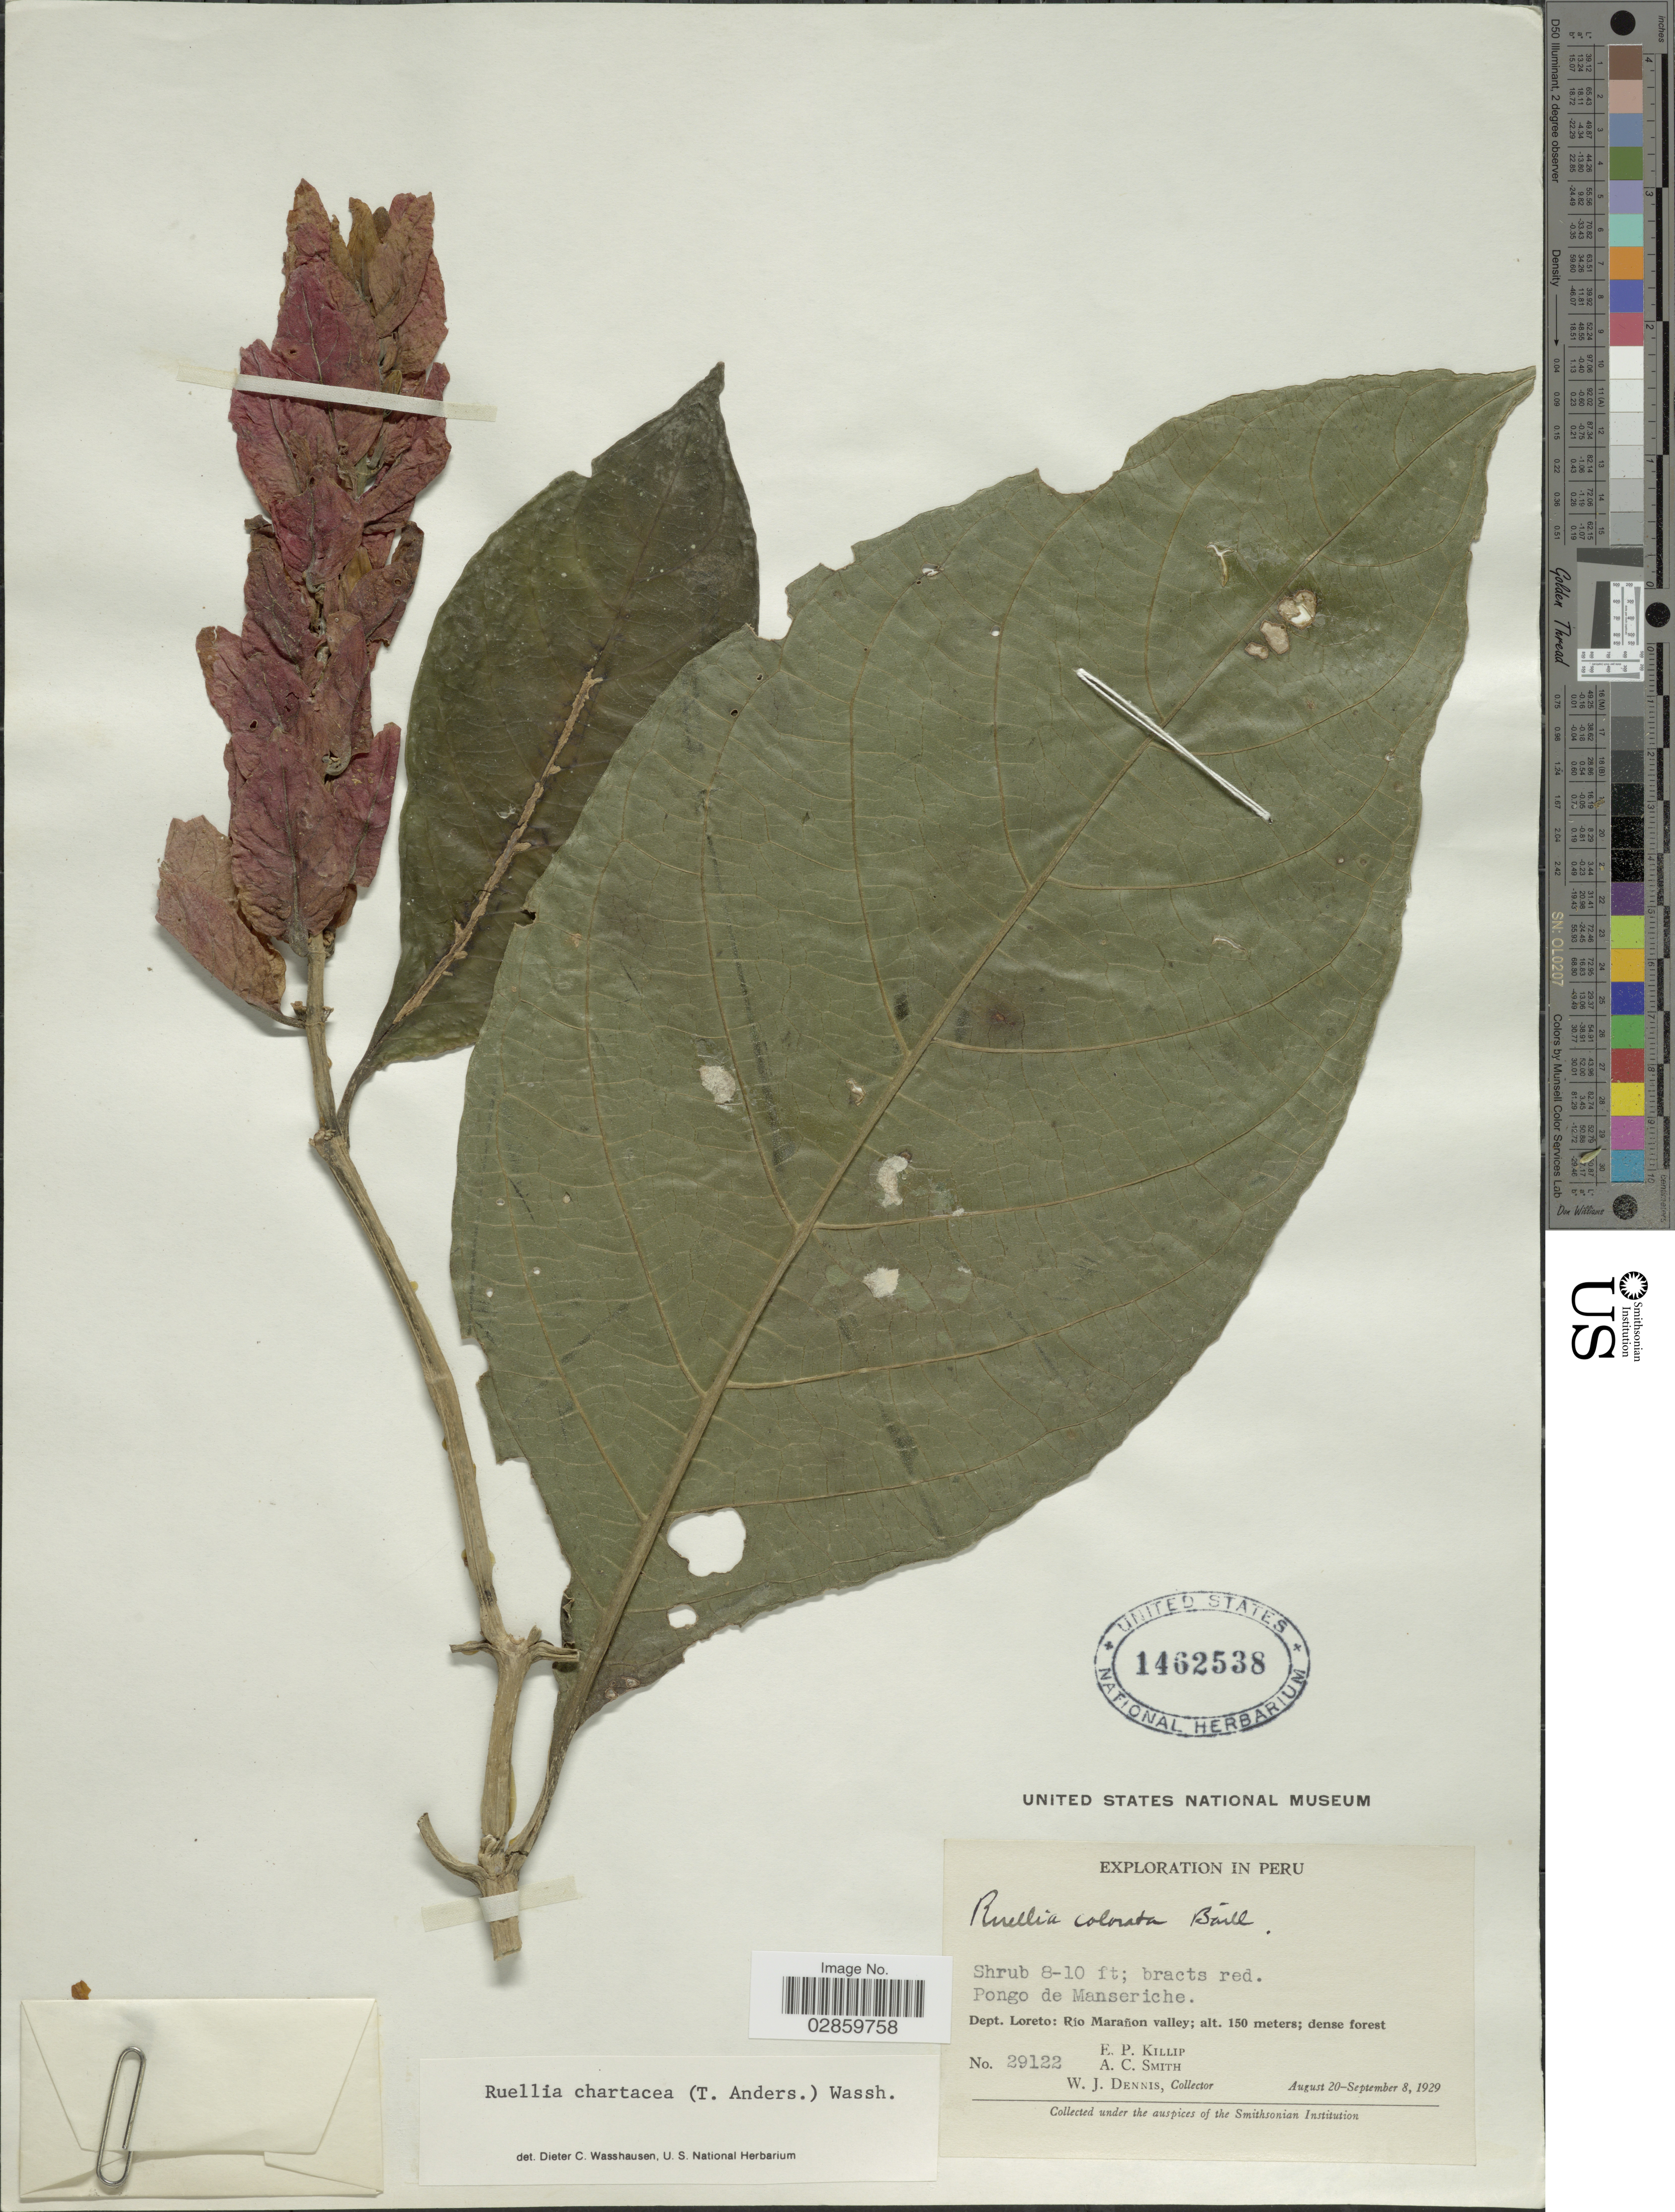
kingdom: Plantae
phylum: Tracheophyta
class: Magnoliopsida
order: Lamiales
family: Acanthaceae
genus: Ruellia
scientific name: Ruellia chartacea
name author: (T. Anderson) Wassh.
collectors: E. P. Killip, A. C. Smith & W. J. Dennis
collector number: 29122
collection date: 1929-08-20/1929-09-08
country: Peru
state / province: Loreto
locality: Pongo de Manseriche. Dept. Loreto: Río Marañon valley.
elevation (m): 150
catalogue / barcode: US 1462538